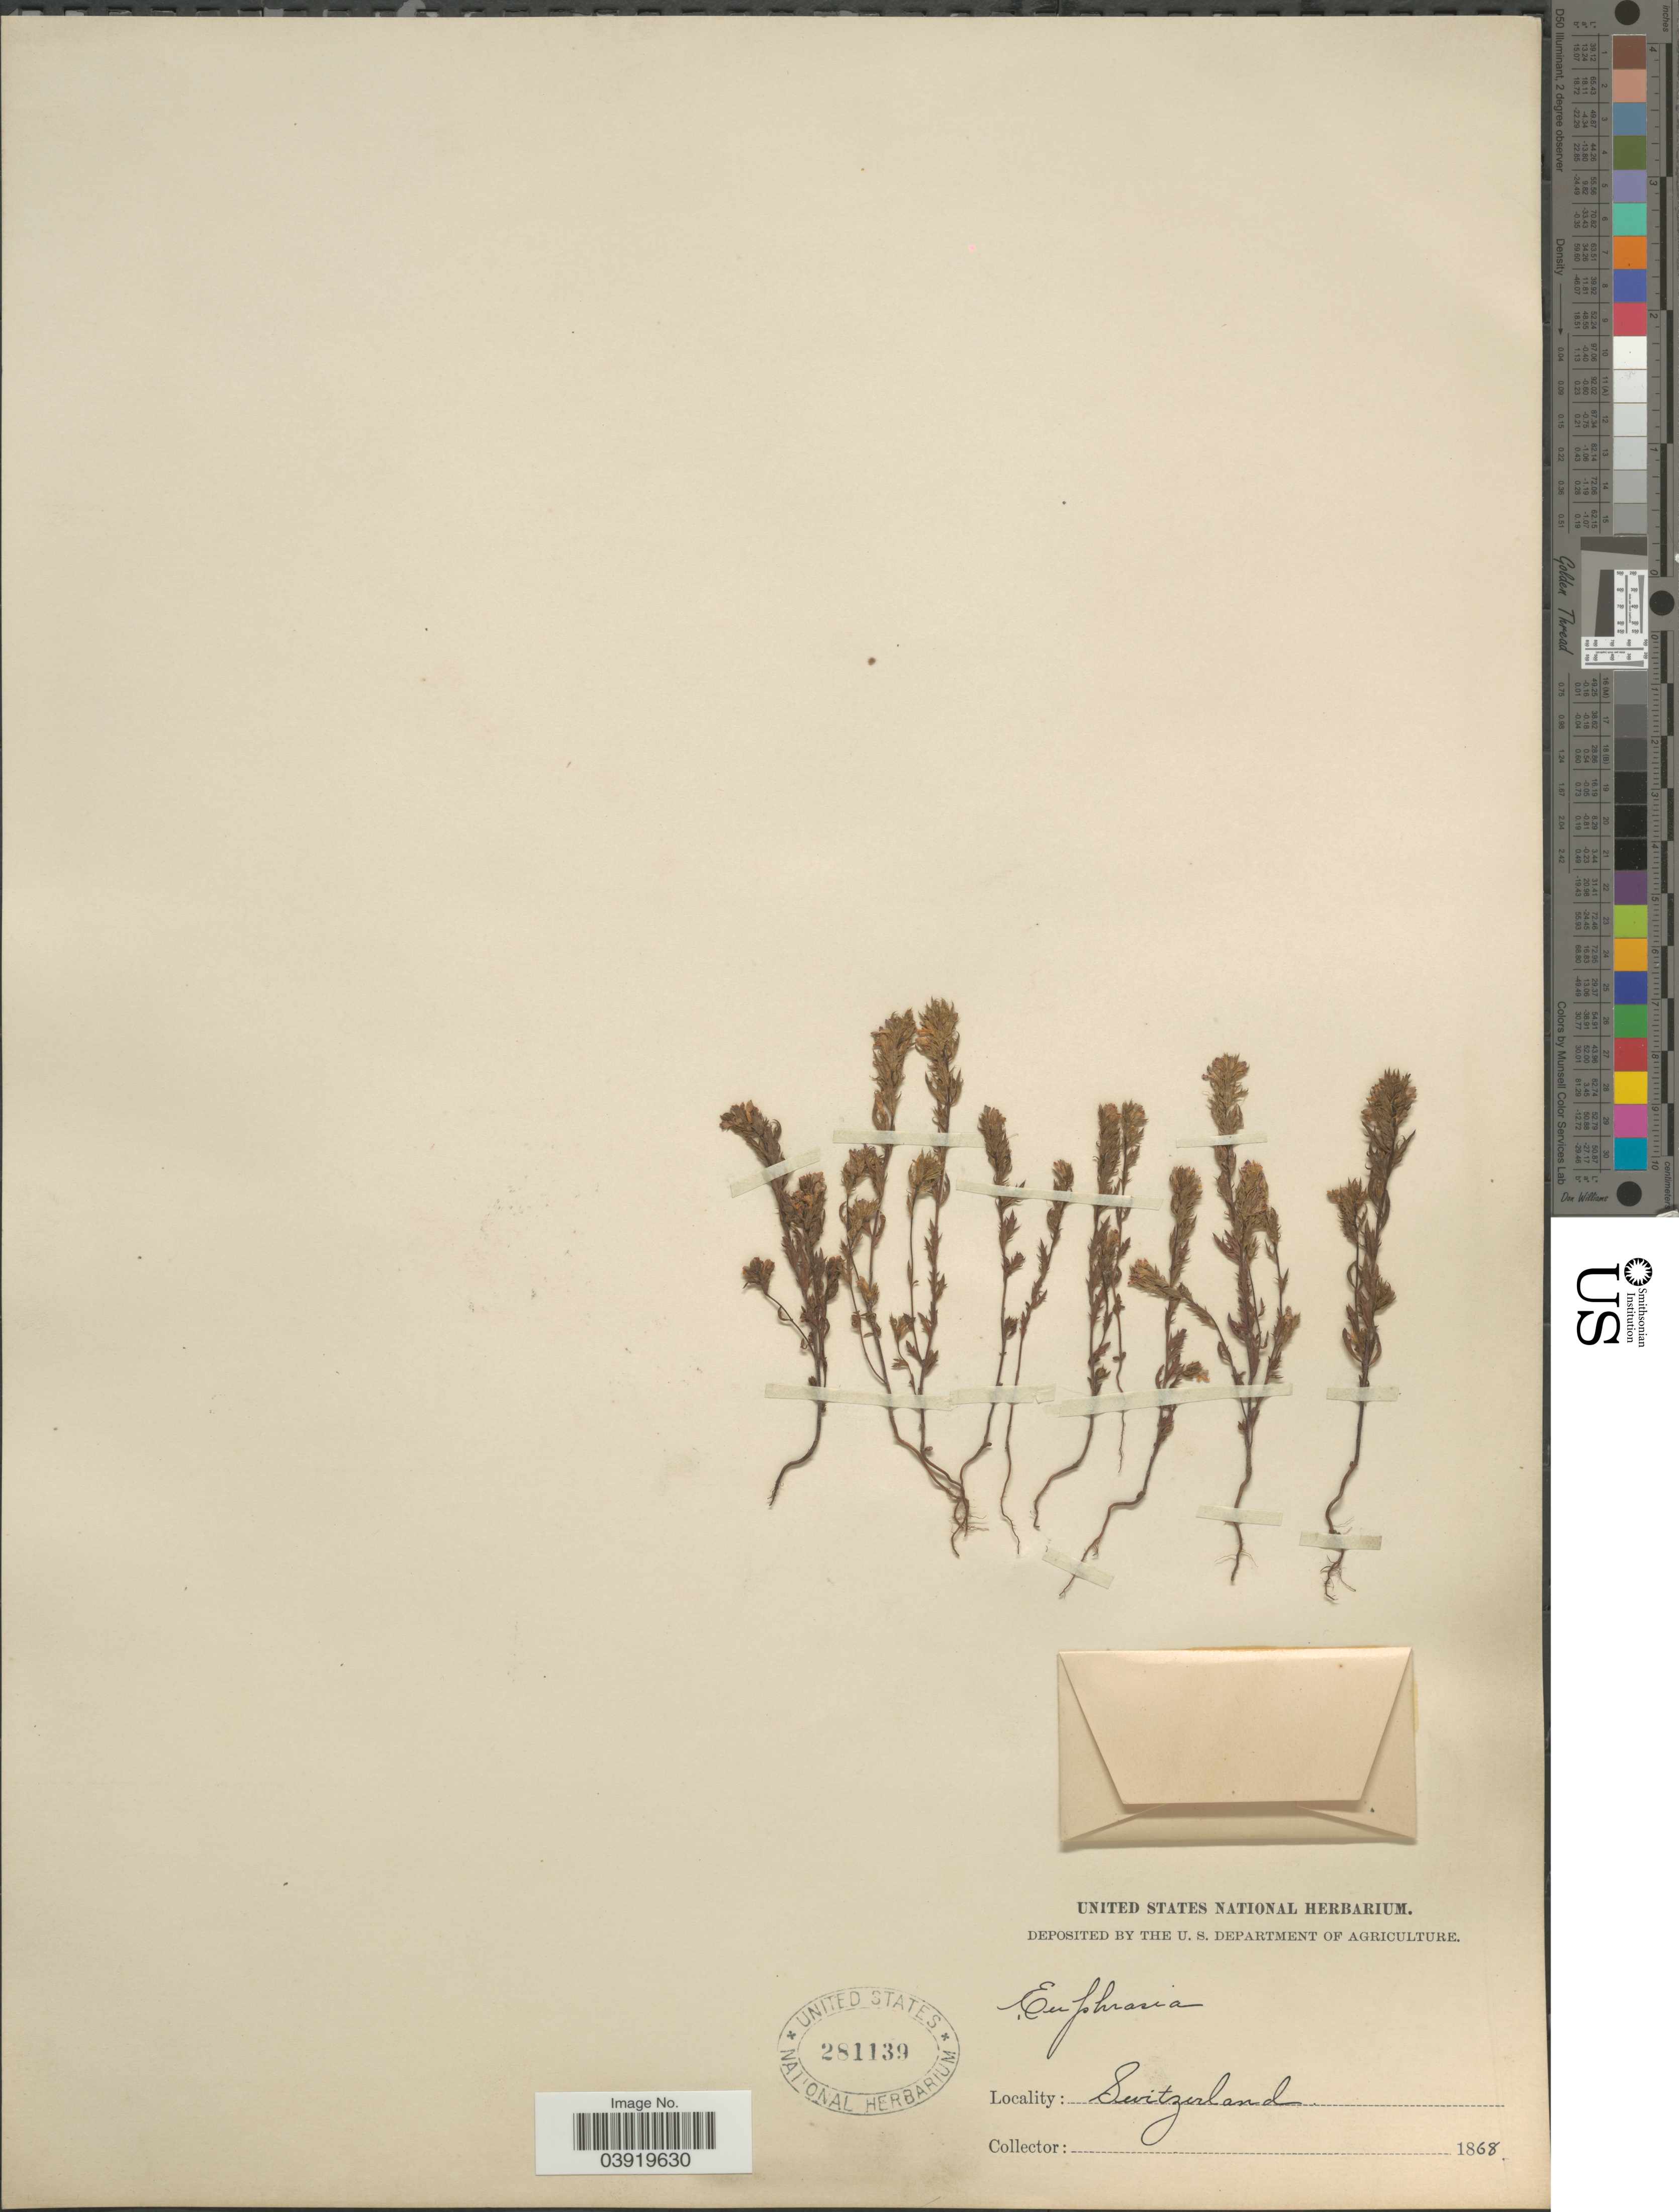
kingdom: Plantae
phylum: Tracheophyta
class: Magnoliopsida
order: Lamiales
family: Orobanchaceae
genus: Euphrasia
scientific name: Euphrasia sp.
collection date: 1868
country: Switzerland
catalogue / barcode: US 281139